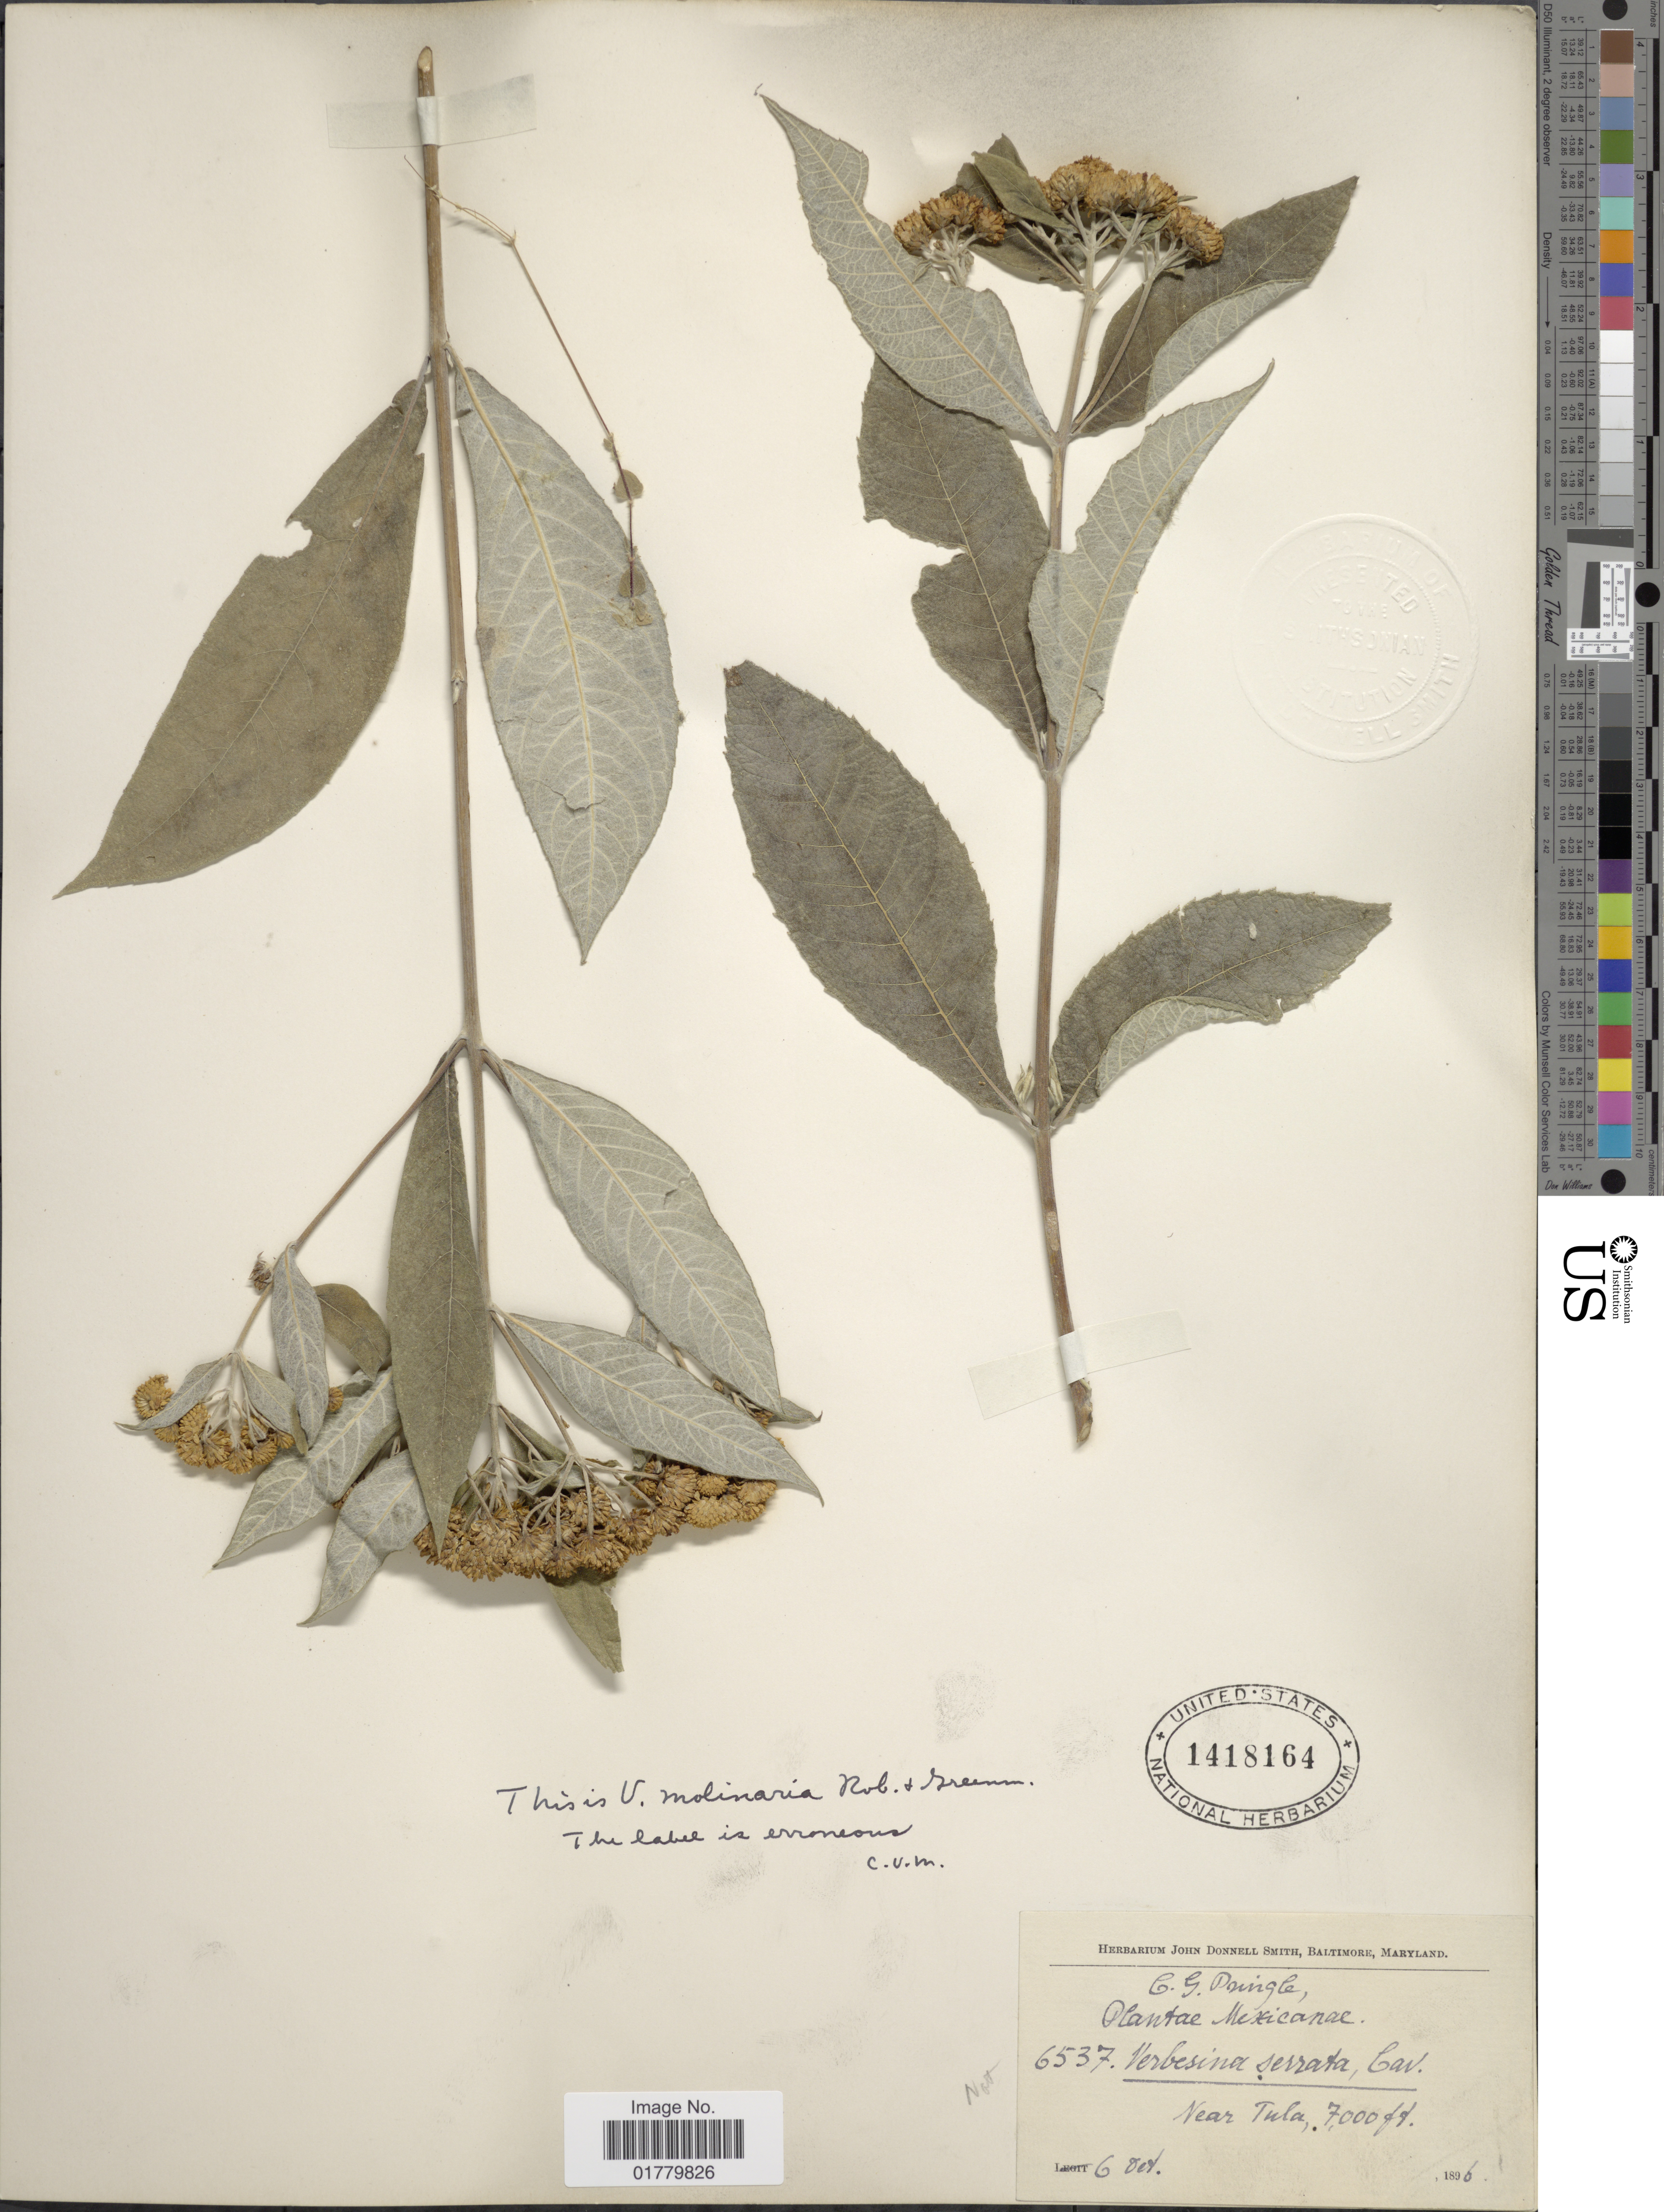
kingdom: Plantae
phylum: Tracheophyta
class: Magnoliopsida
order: Asterales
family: Asteraceae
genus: Verbesina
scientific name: Verbesina molinaria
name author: B.L. Rob. & Greenm.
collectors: C. G. Pringle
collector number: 6537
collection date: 1896-10-06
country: Mexico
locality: Near Tula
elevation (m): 2134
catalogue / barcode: US 1418164